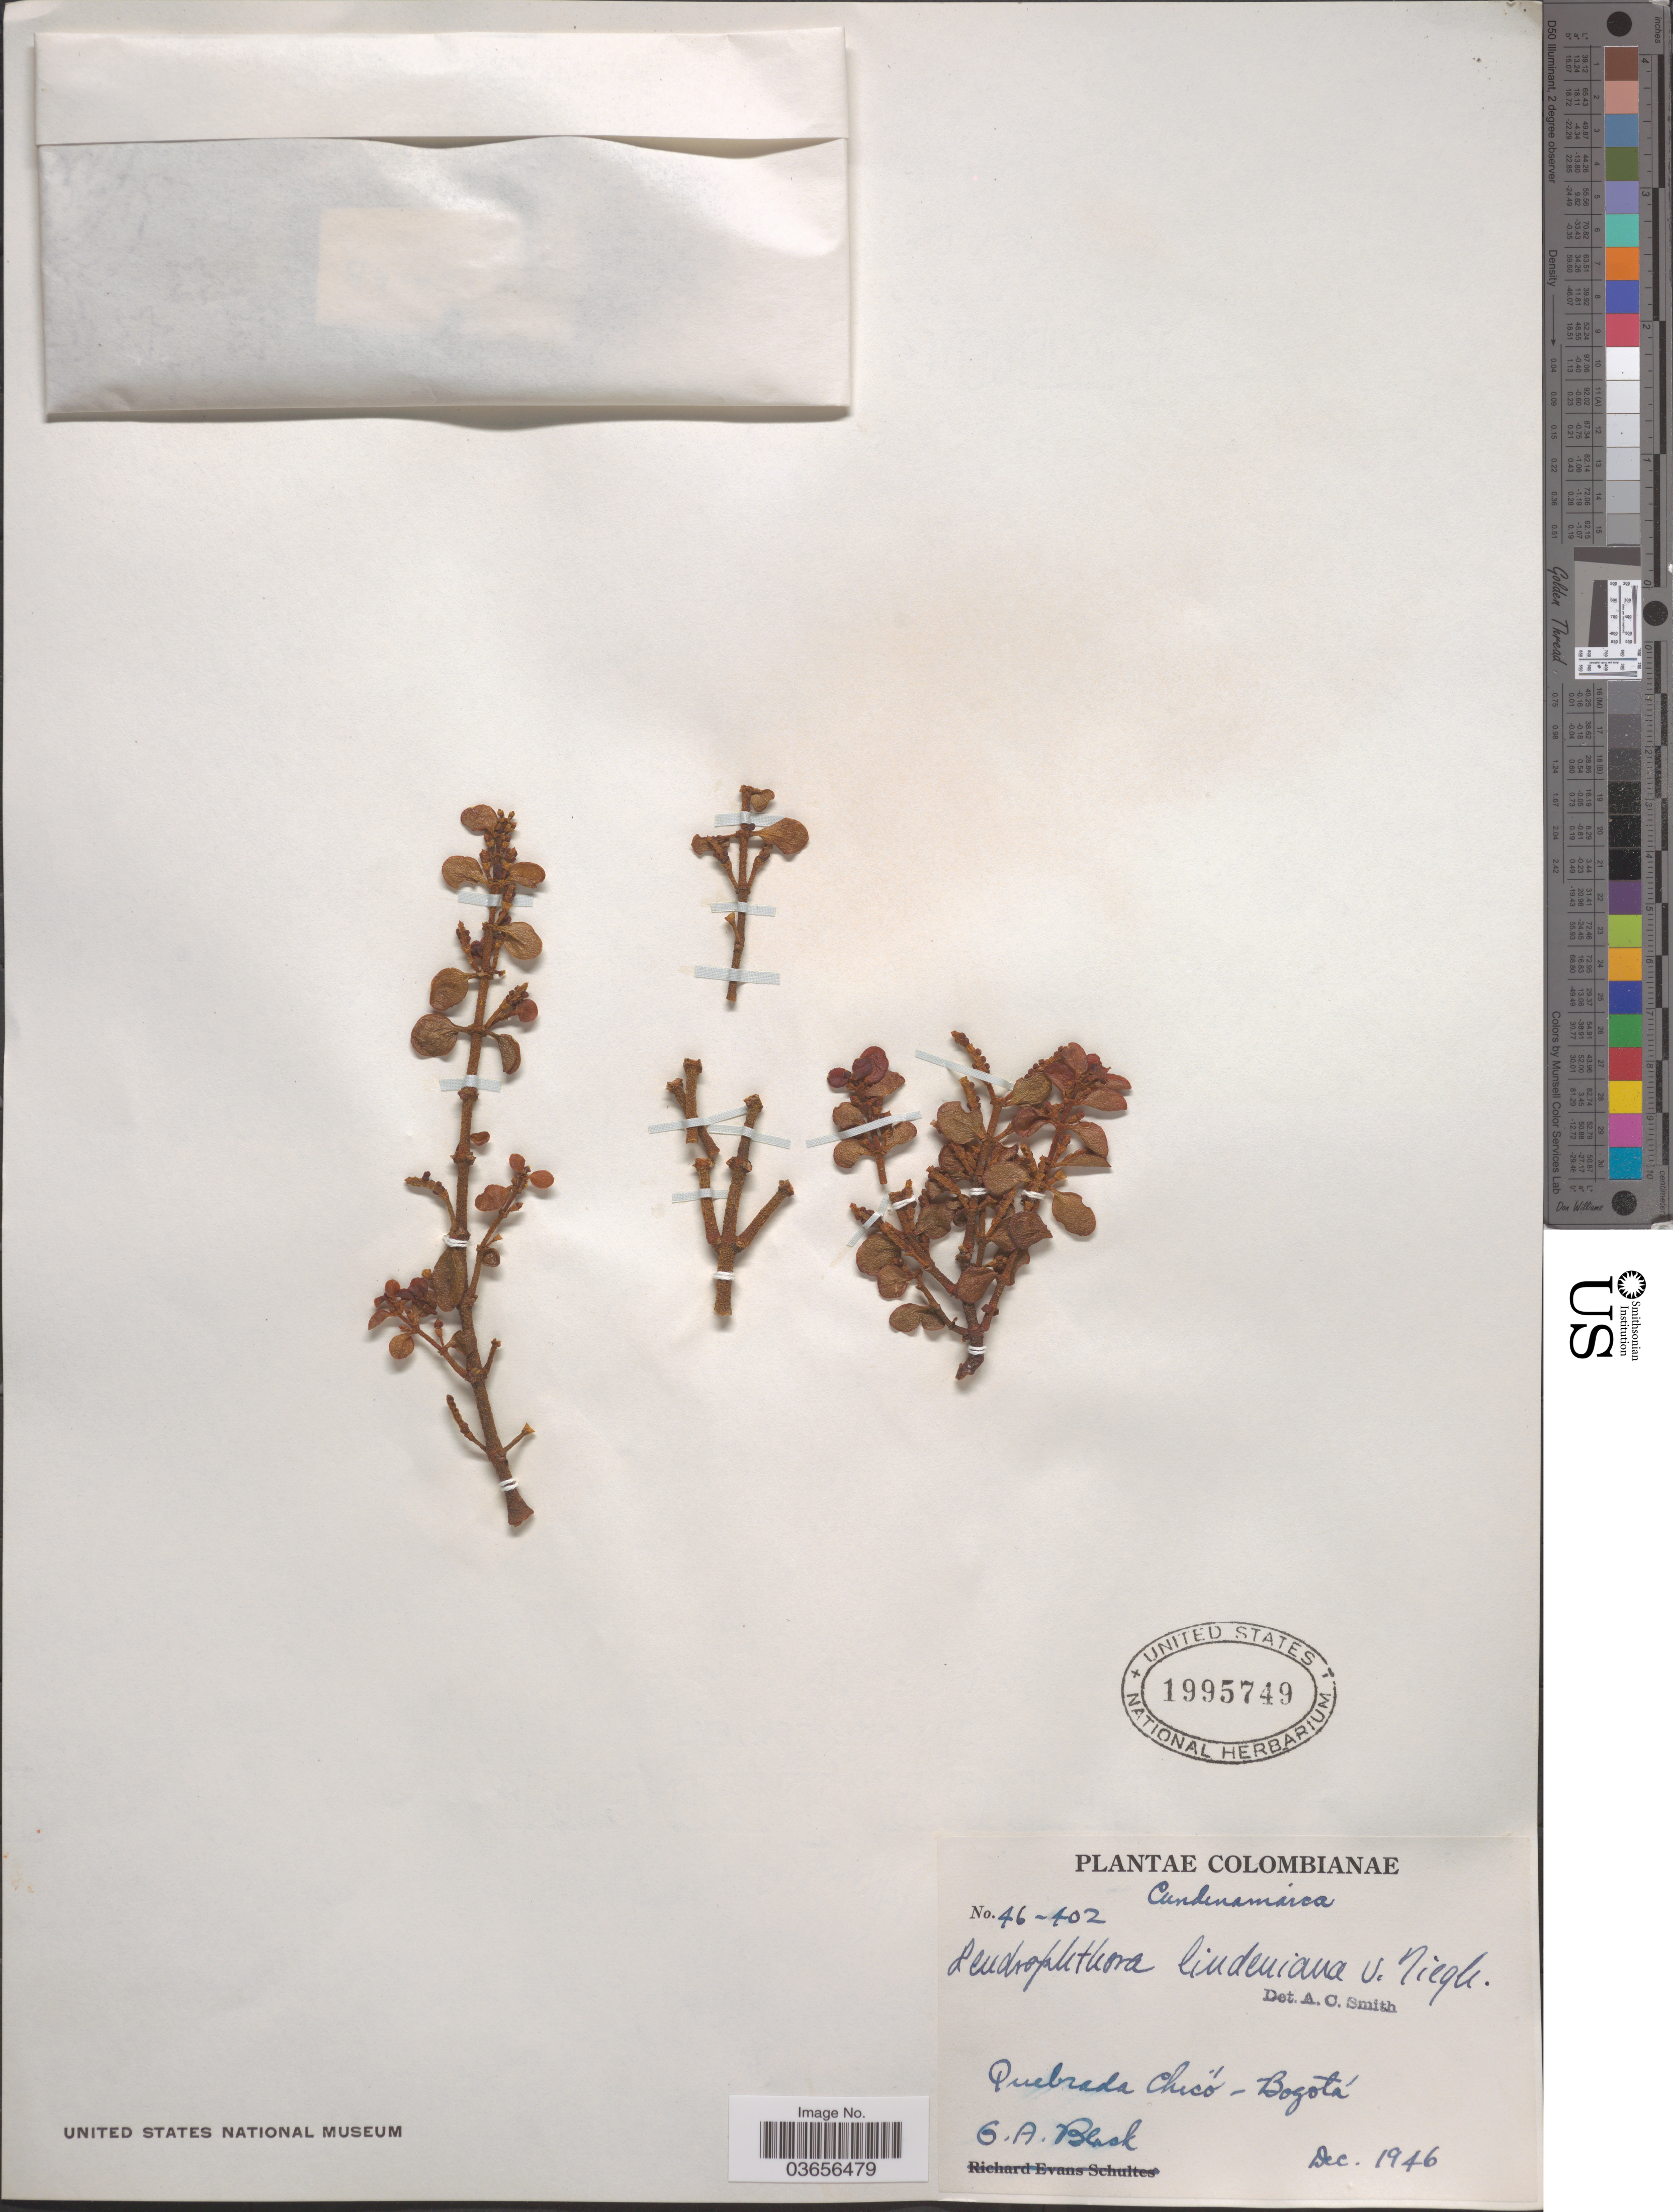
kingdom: Plantae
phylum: Tracheophyta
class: Magnoliopsida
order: Santalales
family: Viscaceae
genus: Dendrophthora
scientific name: Dendrophthora lindeniana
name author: Tiegh.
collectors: G. A. Black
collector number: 46-402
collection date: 1946-12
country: Colombia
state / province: Cundinamarca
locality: Quebrada Chicó - Bogotá.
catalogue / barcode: US 1995749